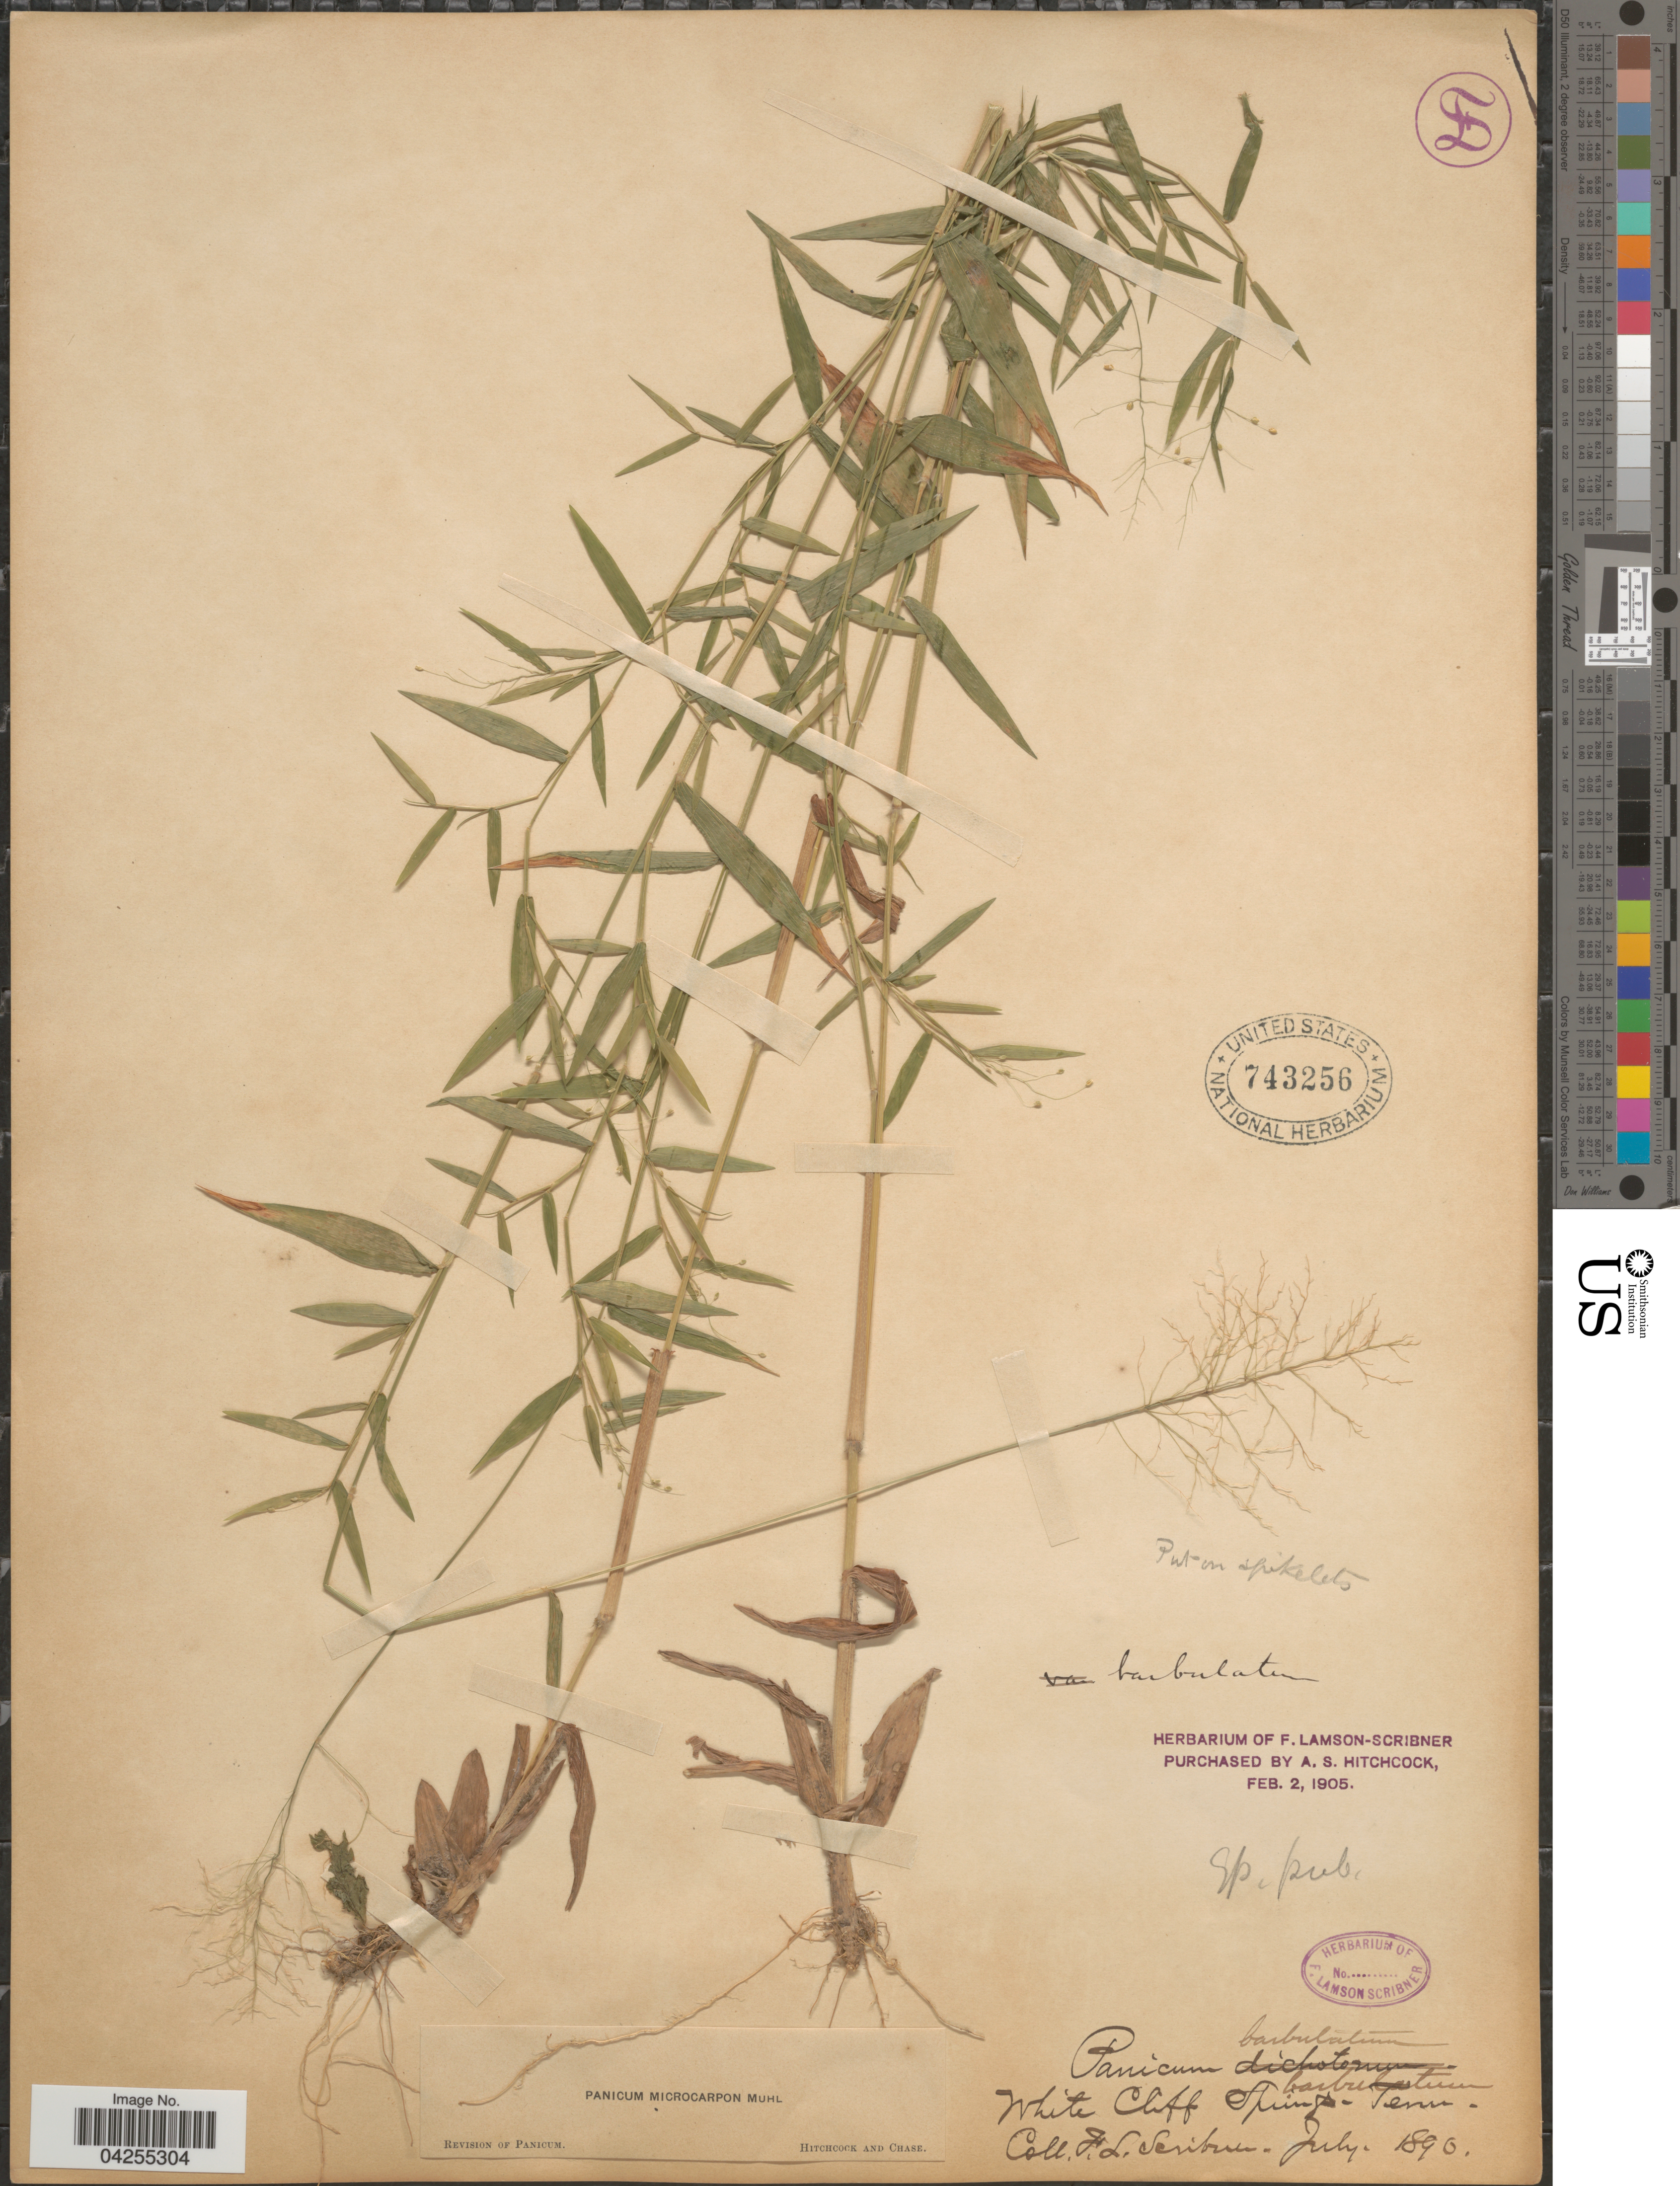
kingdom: Plantae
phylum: Tracheophyta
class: Liliopsida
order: Poales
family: Poaceae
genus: Dichanthelium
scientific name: Dichanthelium dichotomum var. dichotomum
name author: (L.) Gould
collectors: F. L. Scribner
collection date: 1890-07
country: United States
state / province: Tennessee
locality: White Cliff Springs.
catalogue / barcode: US 743256